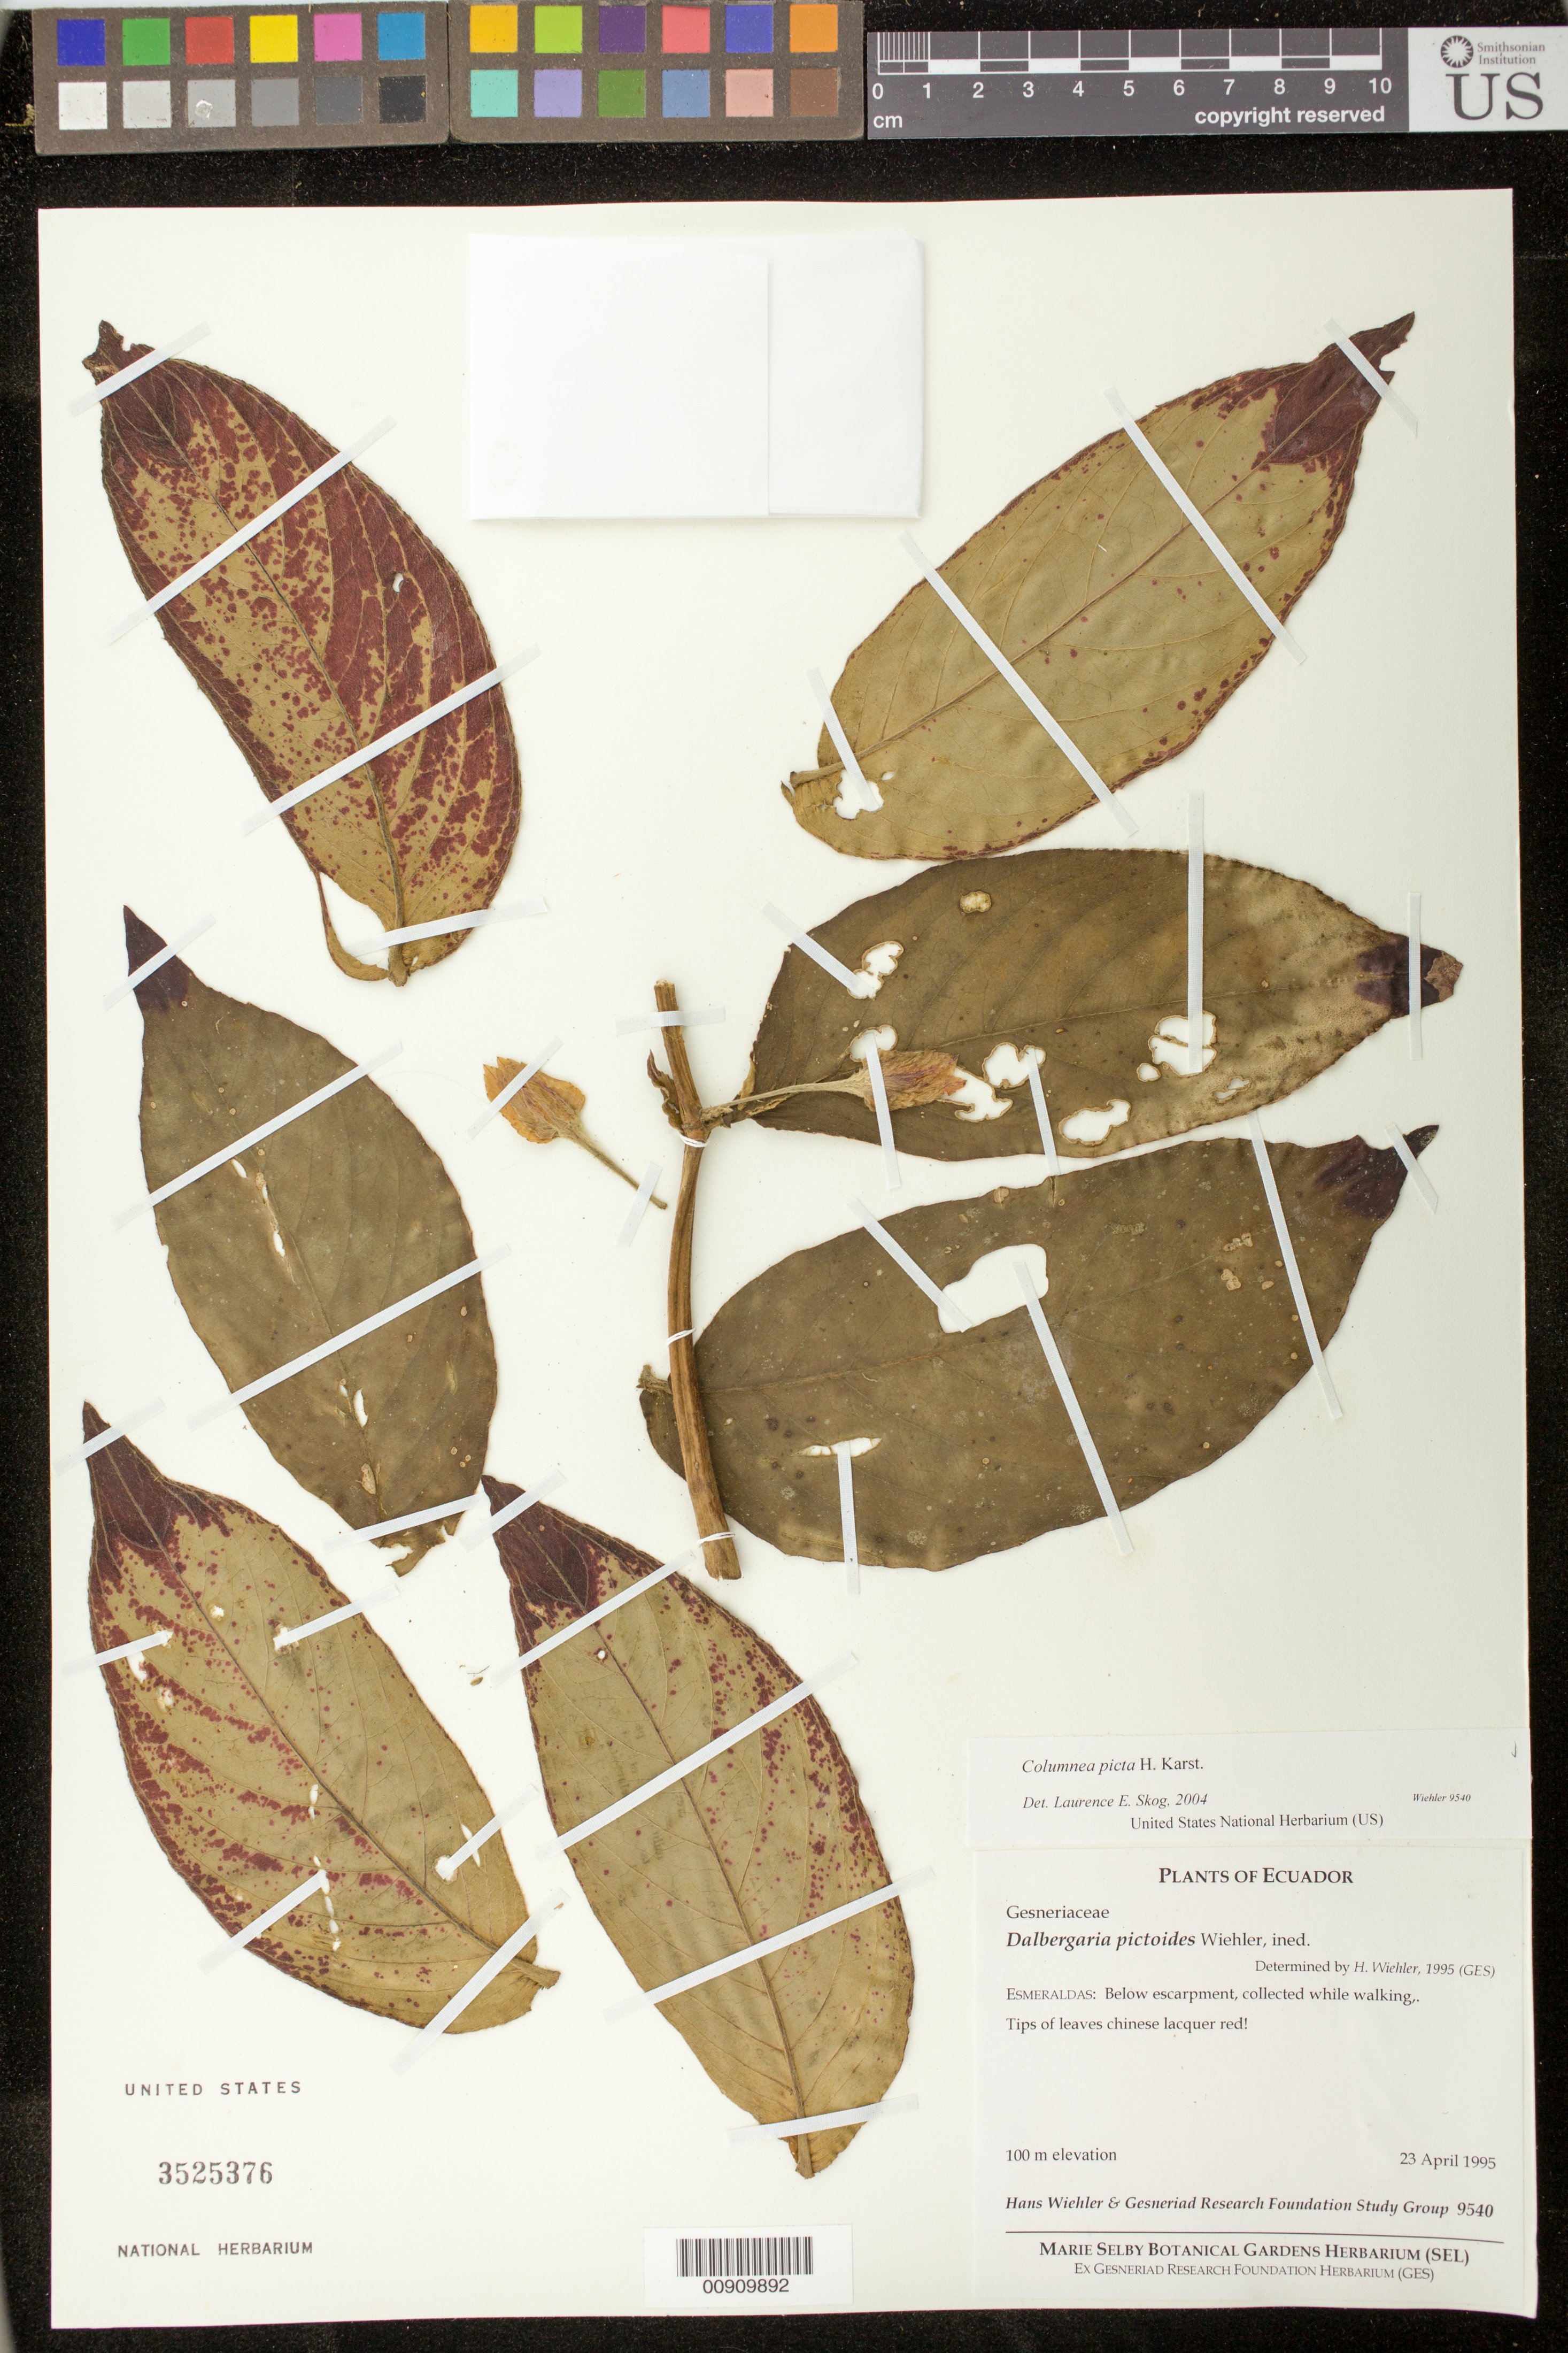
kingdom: Plantae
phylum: Tracheophyta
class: Magnoliopsida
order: Lamiales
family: Gesneriaceae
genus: Columnea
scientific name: Columnea karsteniana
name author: Singh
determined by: Skog, Laurence E.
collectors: H. J. Wiehler & GRF Study Group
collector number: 9540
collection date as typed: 23 Apr 1995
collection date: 1995-04-23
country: Ecuador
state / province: Esmeraldas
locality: Esmeraldas: below escarpment, collected while walking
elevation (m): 100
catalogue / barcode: US 3525376